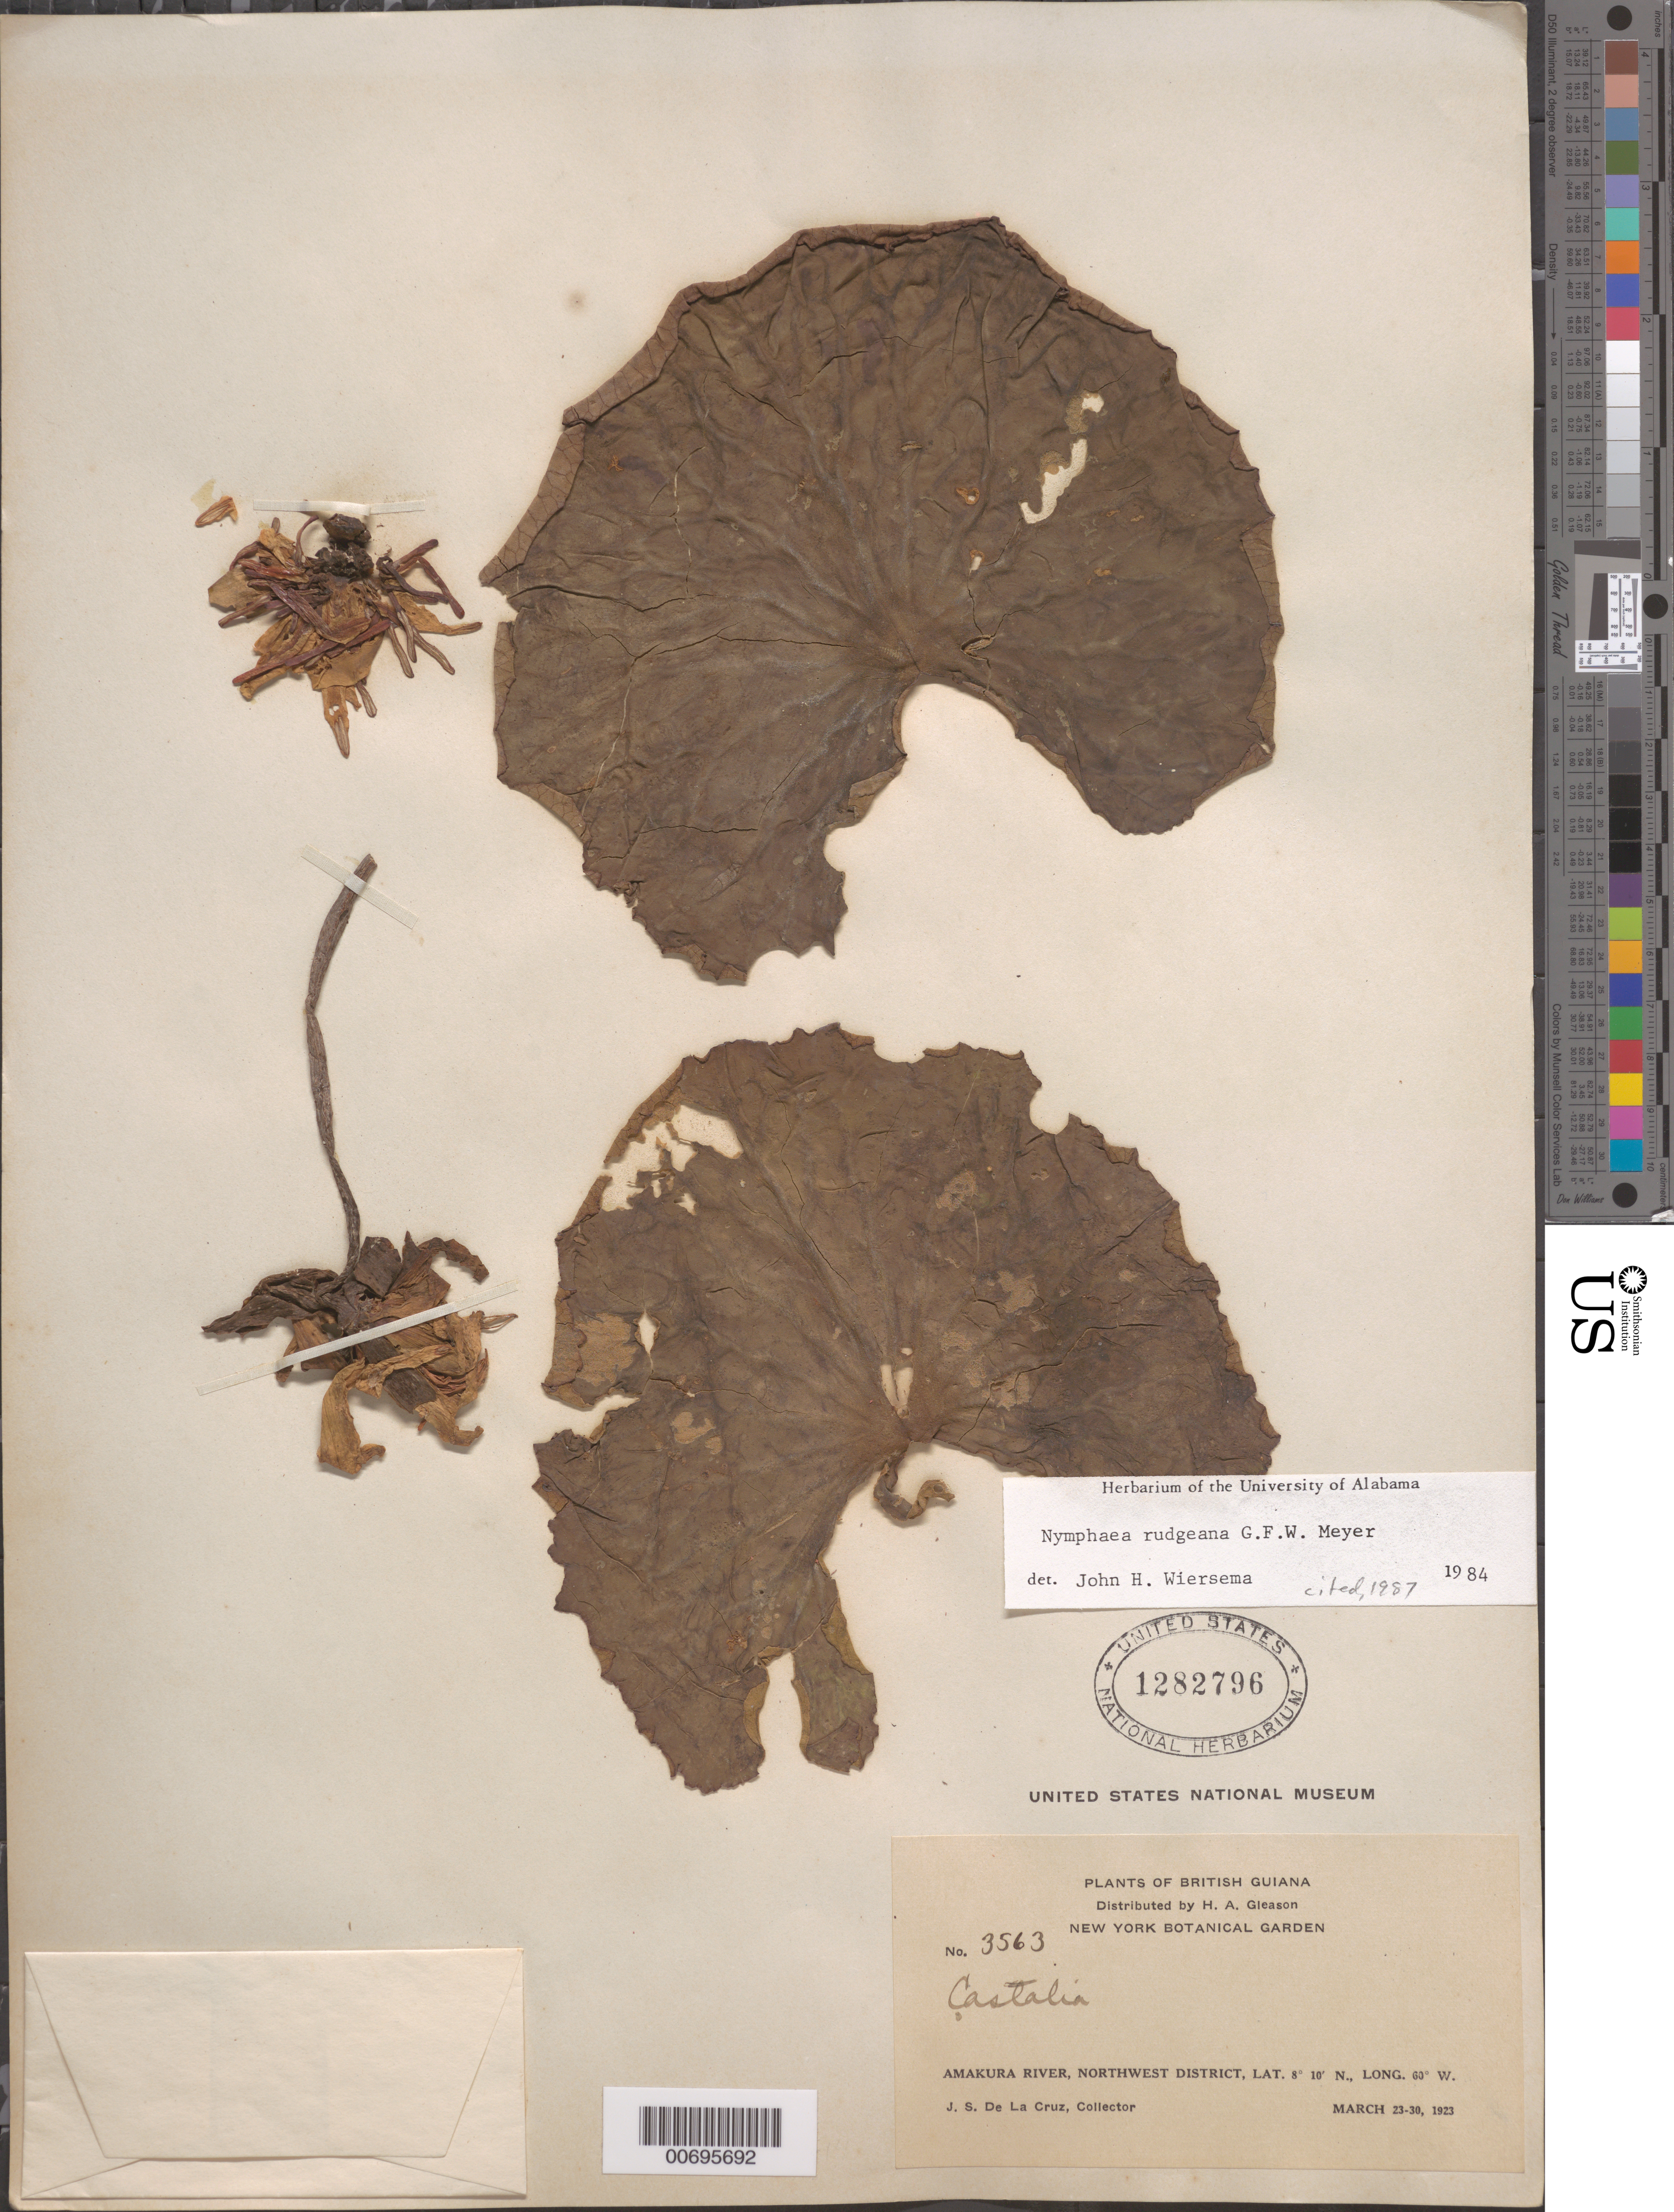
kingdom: Plantae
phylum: Tracheophyta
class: Magnoliopsida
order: Nymphaeales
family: Nymphaeaceae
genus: Nymphaea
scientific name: Nymphaea rudgeana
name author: G. Mey.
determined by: Wiersema, John H.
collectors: J. S. de la Cruz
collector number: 3563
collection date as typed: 23-Mar-23 to 30-Mar-23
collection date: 1923-03-23/1923-03-30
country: Guyana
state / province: Barima-Waini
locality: Amakura R., NW District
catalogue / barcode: US 1282796